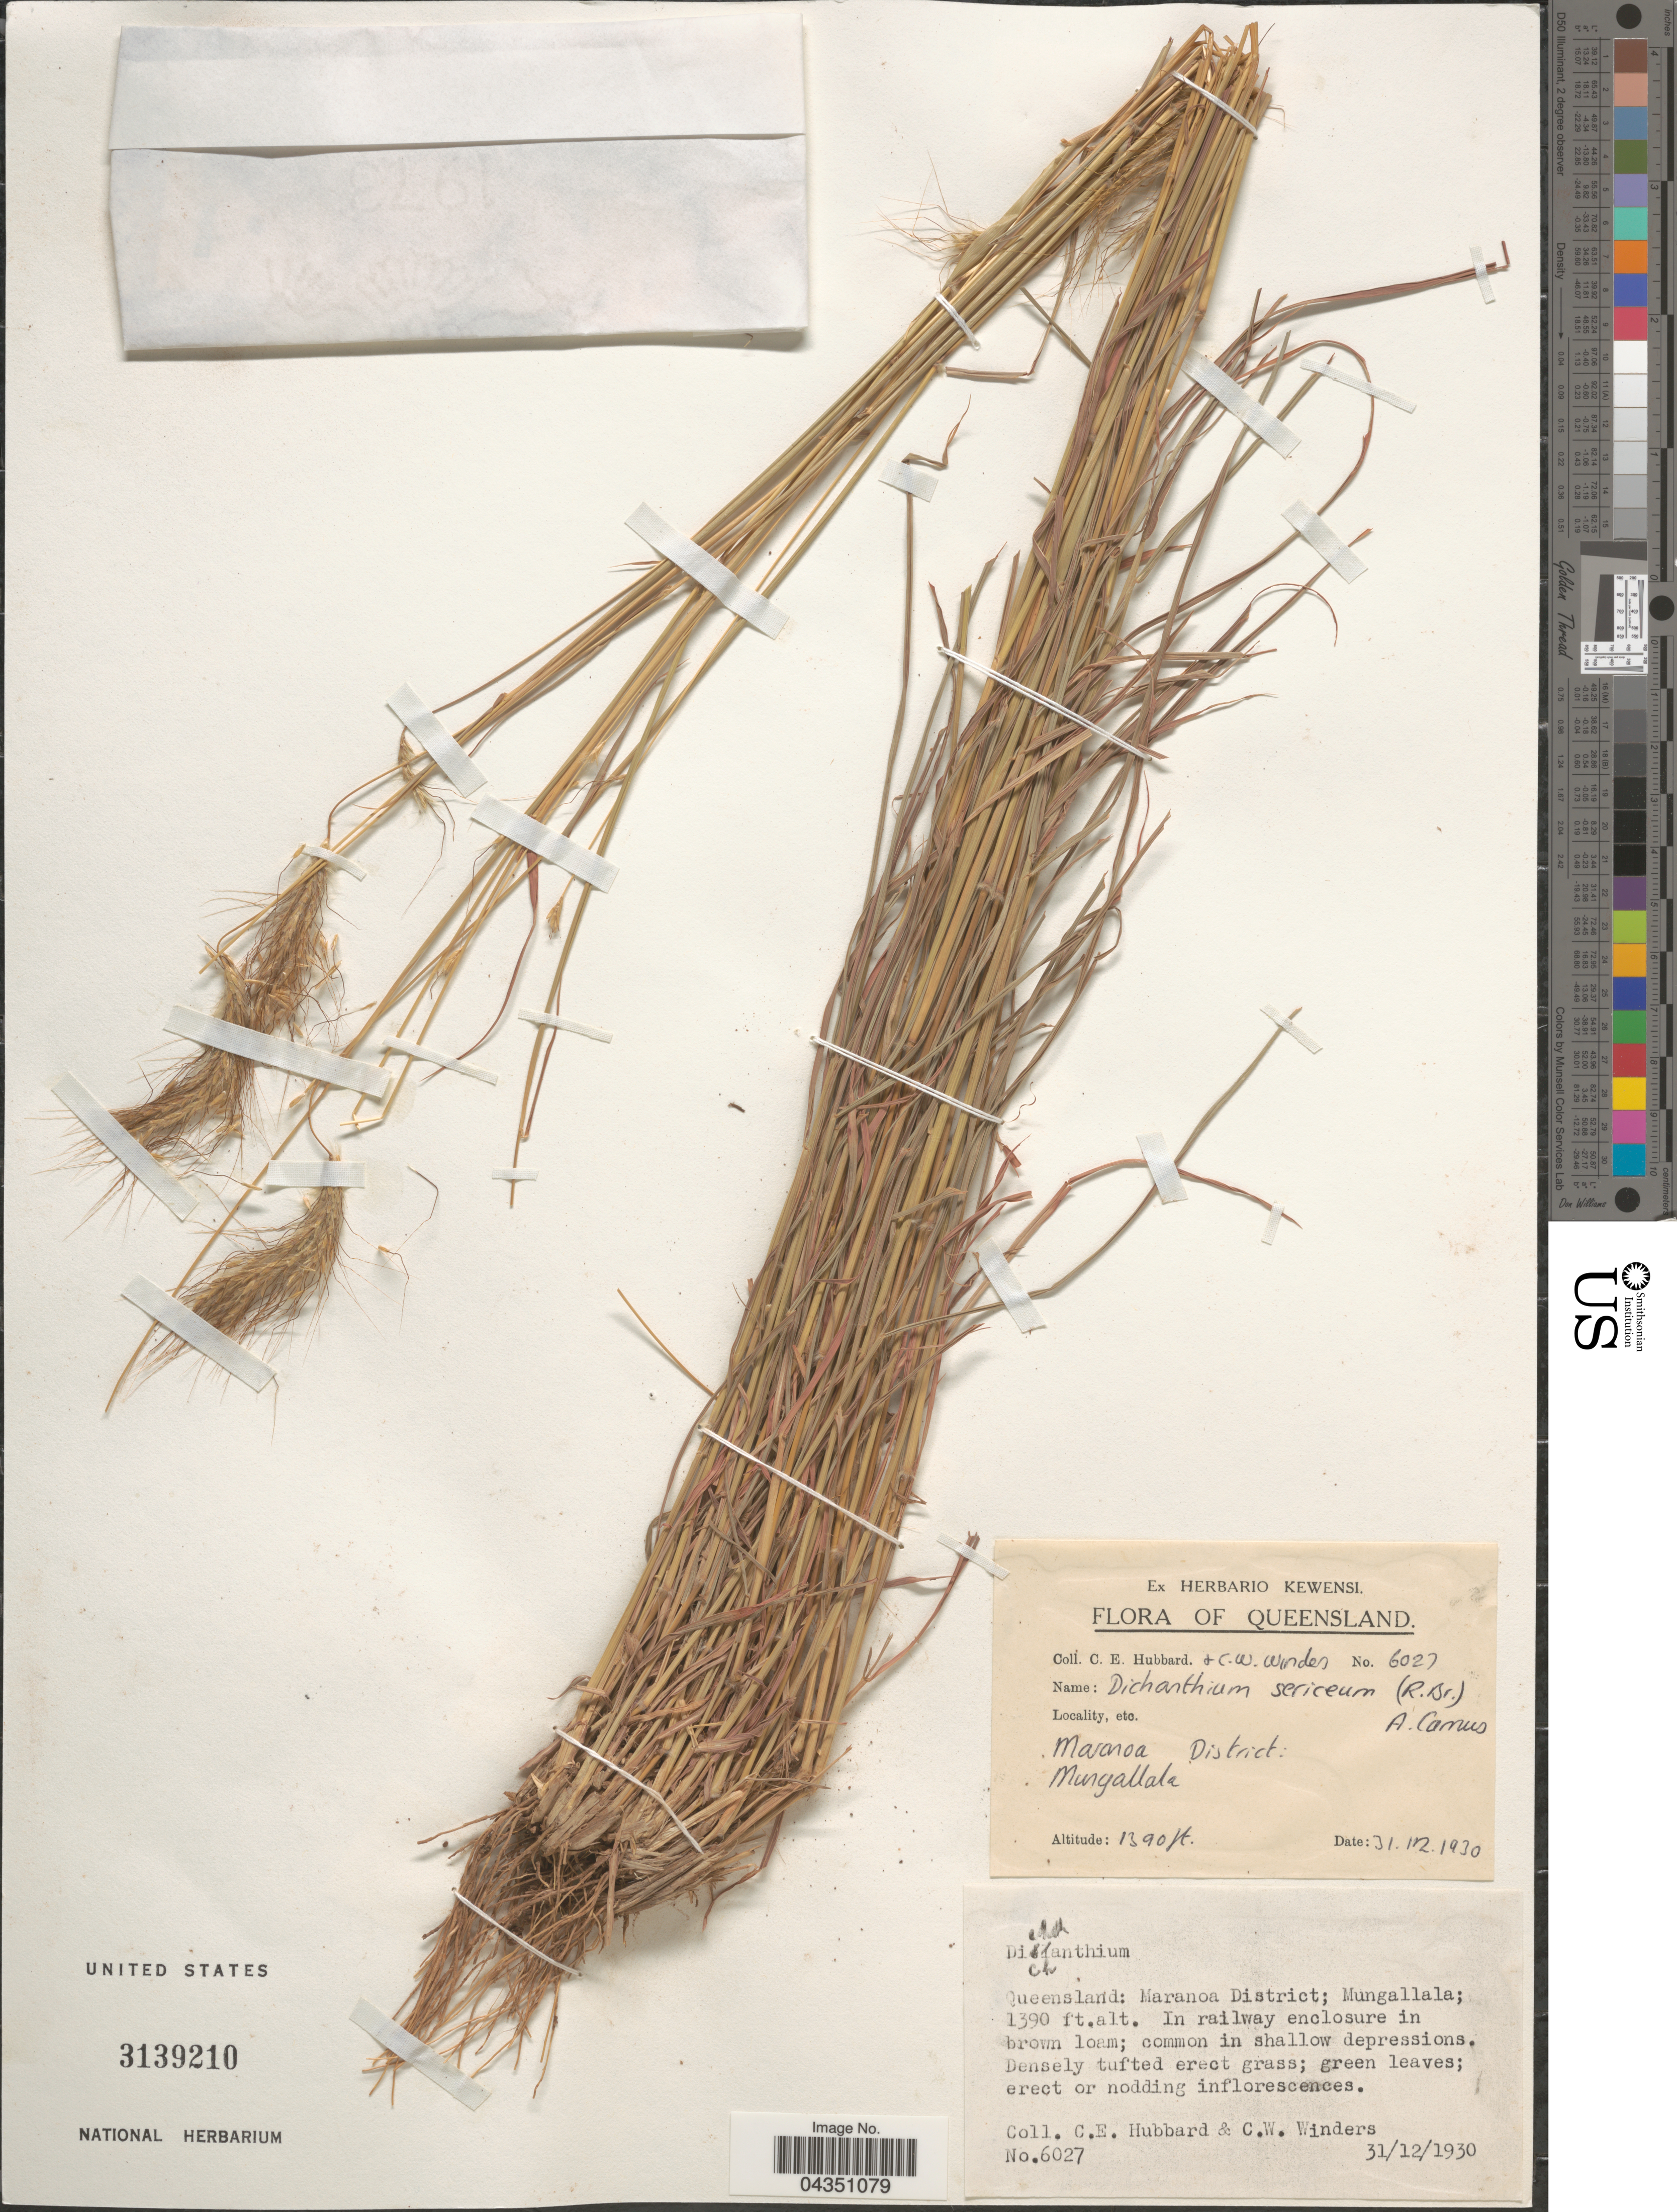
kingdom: Plantae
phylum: Tracheophyta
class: Liliopsida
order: Poales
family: Poaceae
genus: Dichanthium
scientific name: Dichanthium sericeum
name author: (R. Br.) A. Camus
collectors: C. E. Hubbard & C. Winders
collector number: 6027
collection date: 1930-12-31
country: Australia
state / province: Queensland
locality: Maranoa District. Mungallala. In railway enclosure in brown loam.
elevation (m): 424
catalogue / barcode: US 3139210